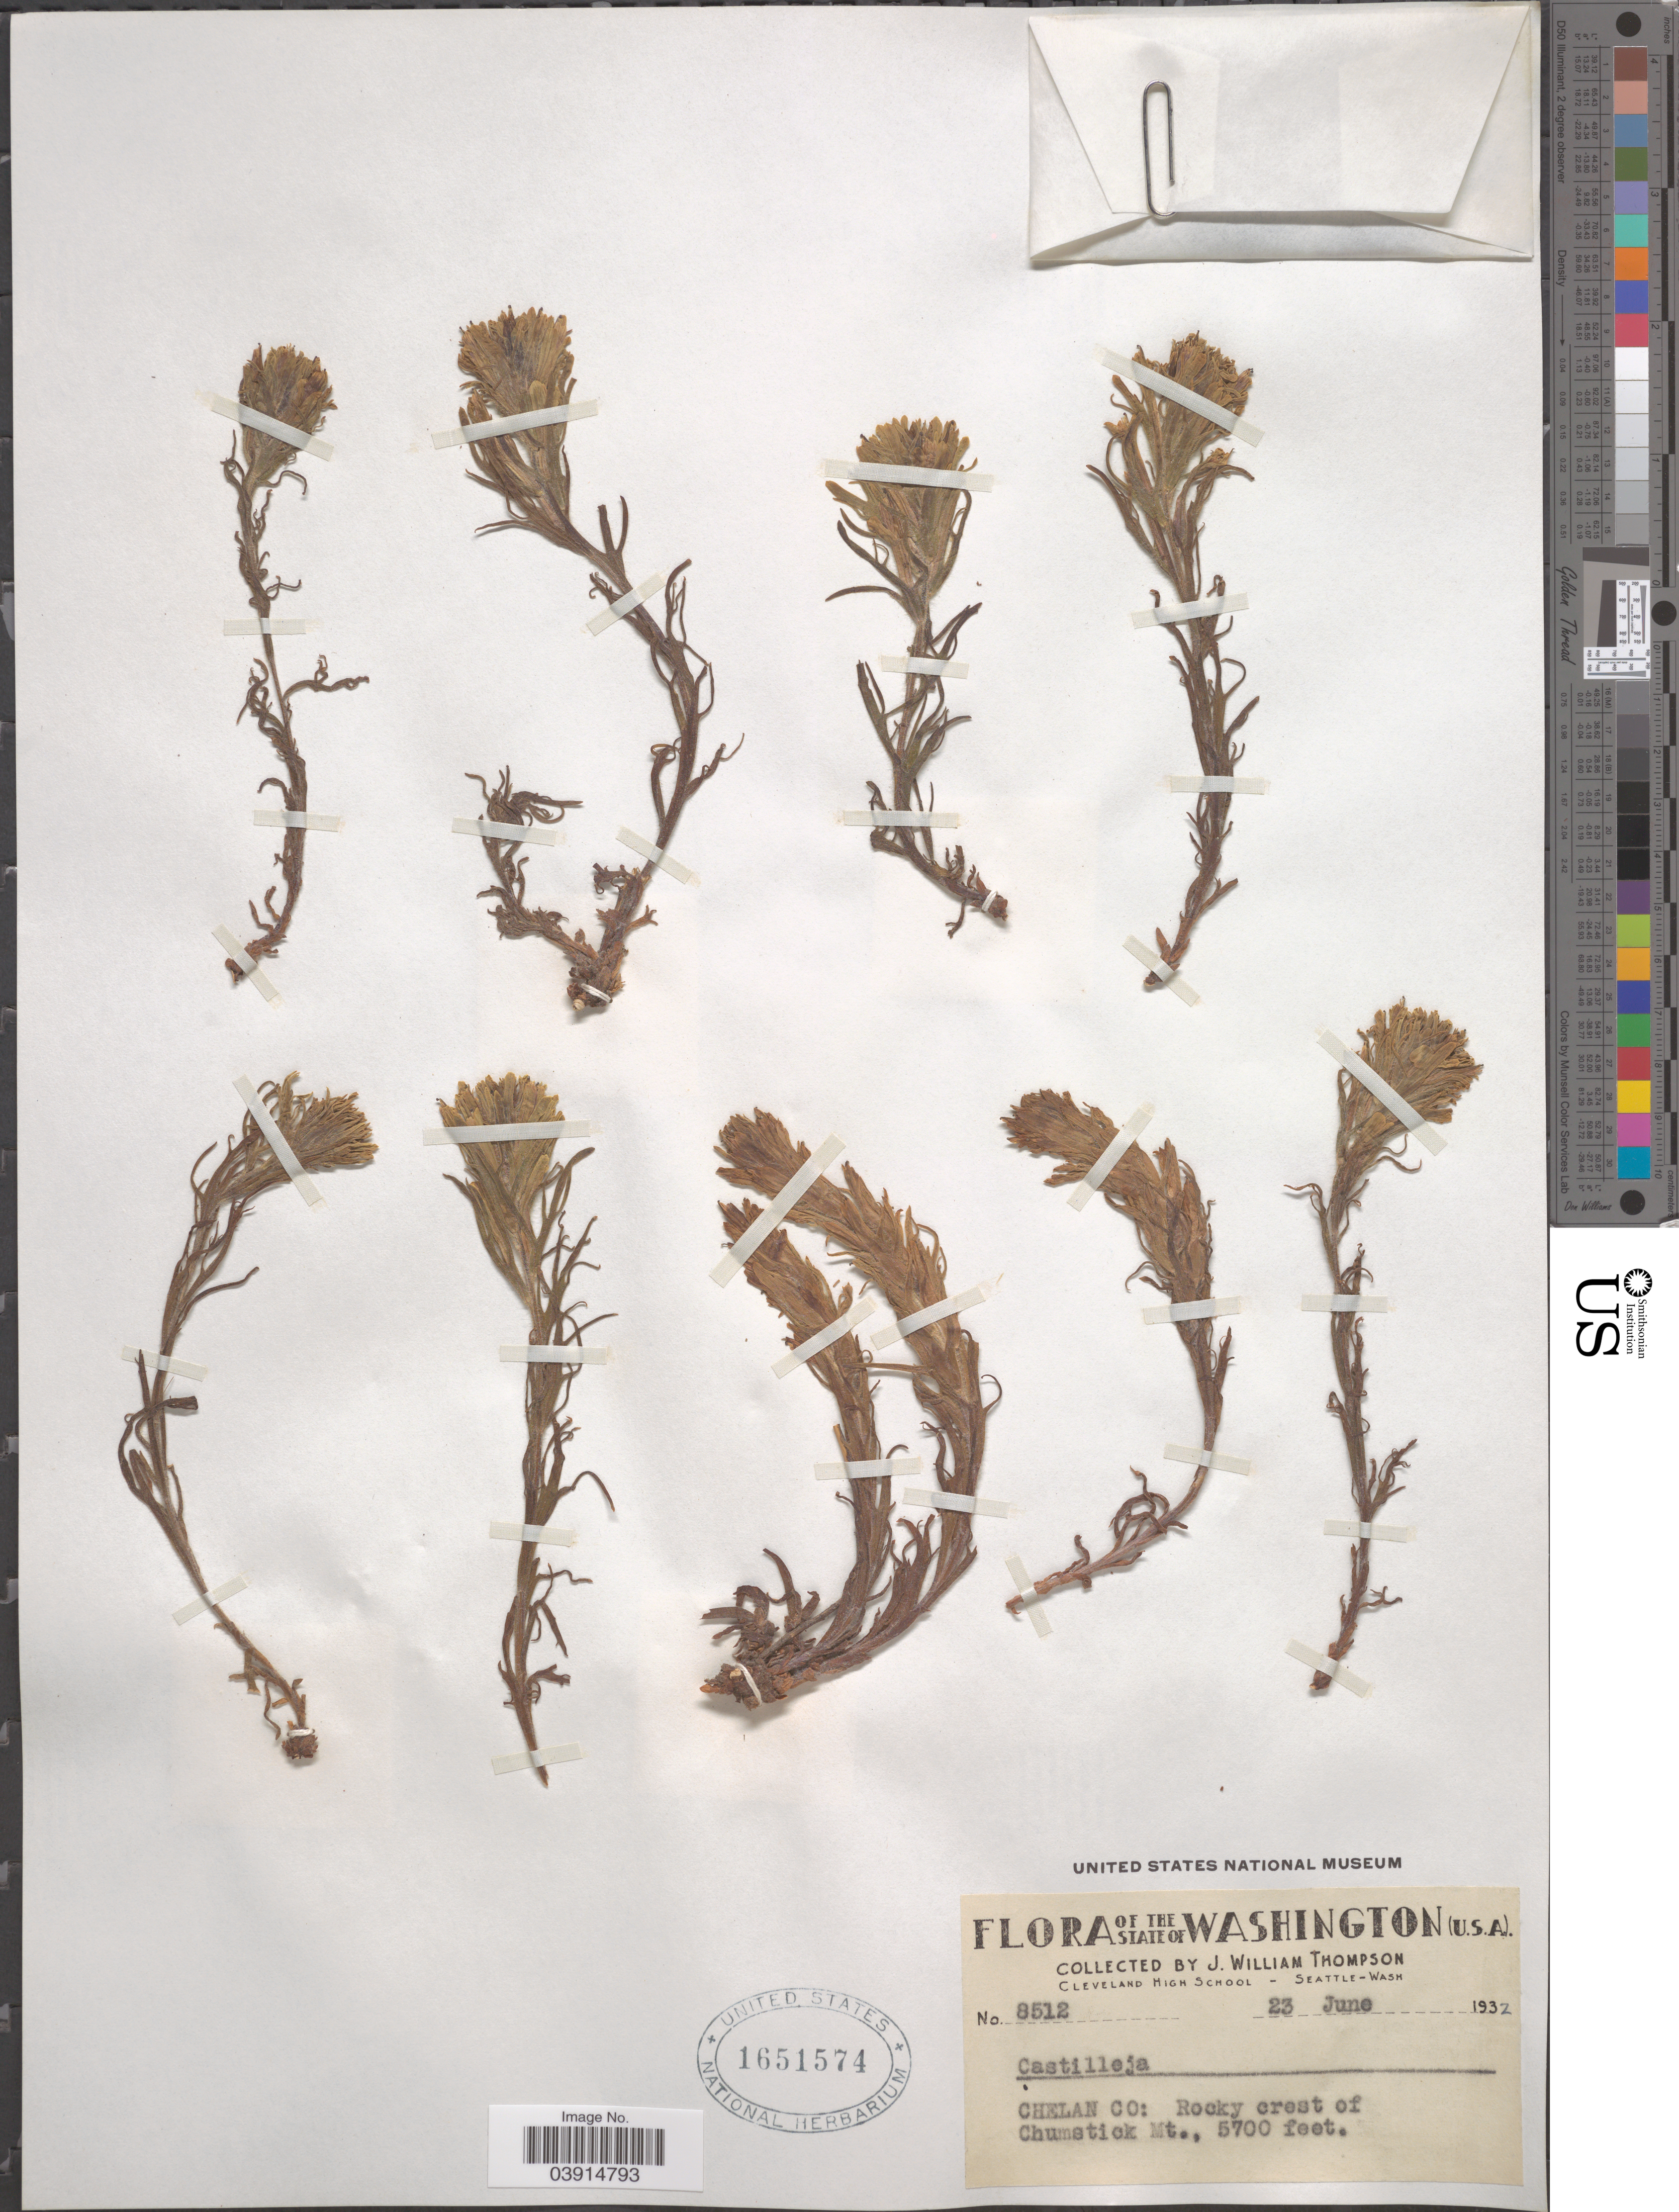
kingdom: Plantae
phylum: Tracheophyta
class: Magnoliopsida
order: Lamiales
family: Orobanchaceae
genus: Castilleja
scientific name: Castilleja sp.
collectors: J. W. Thompson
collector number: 8512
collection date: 1932-06-23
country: United States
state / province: Washington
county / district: Chelan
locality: Chelan Co: Rocky crest of Chumstick Mt.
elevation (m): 1737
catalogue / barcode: US 1651574